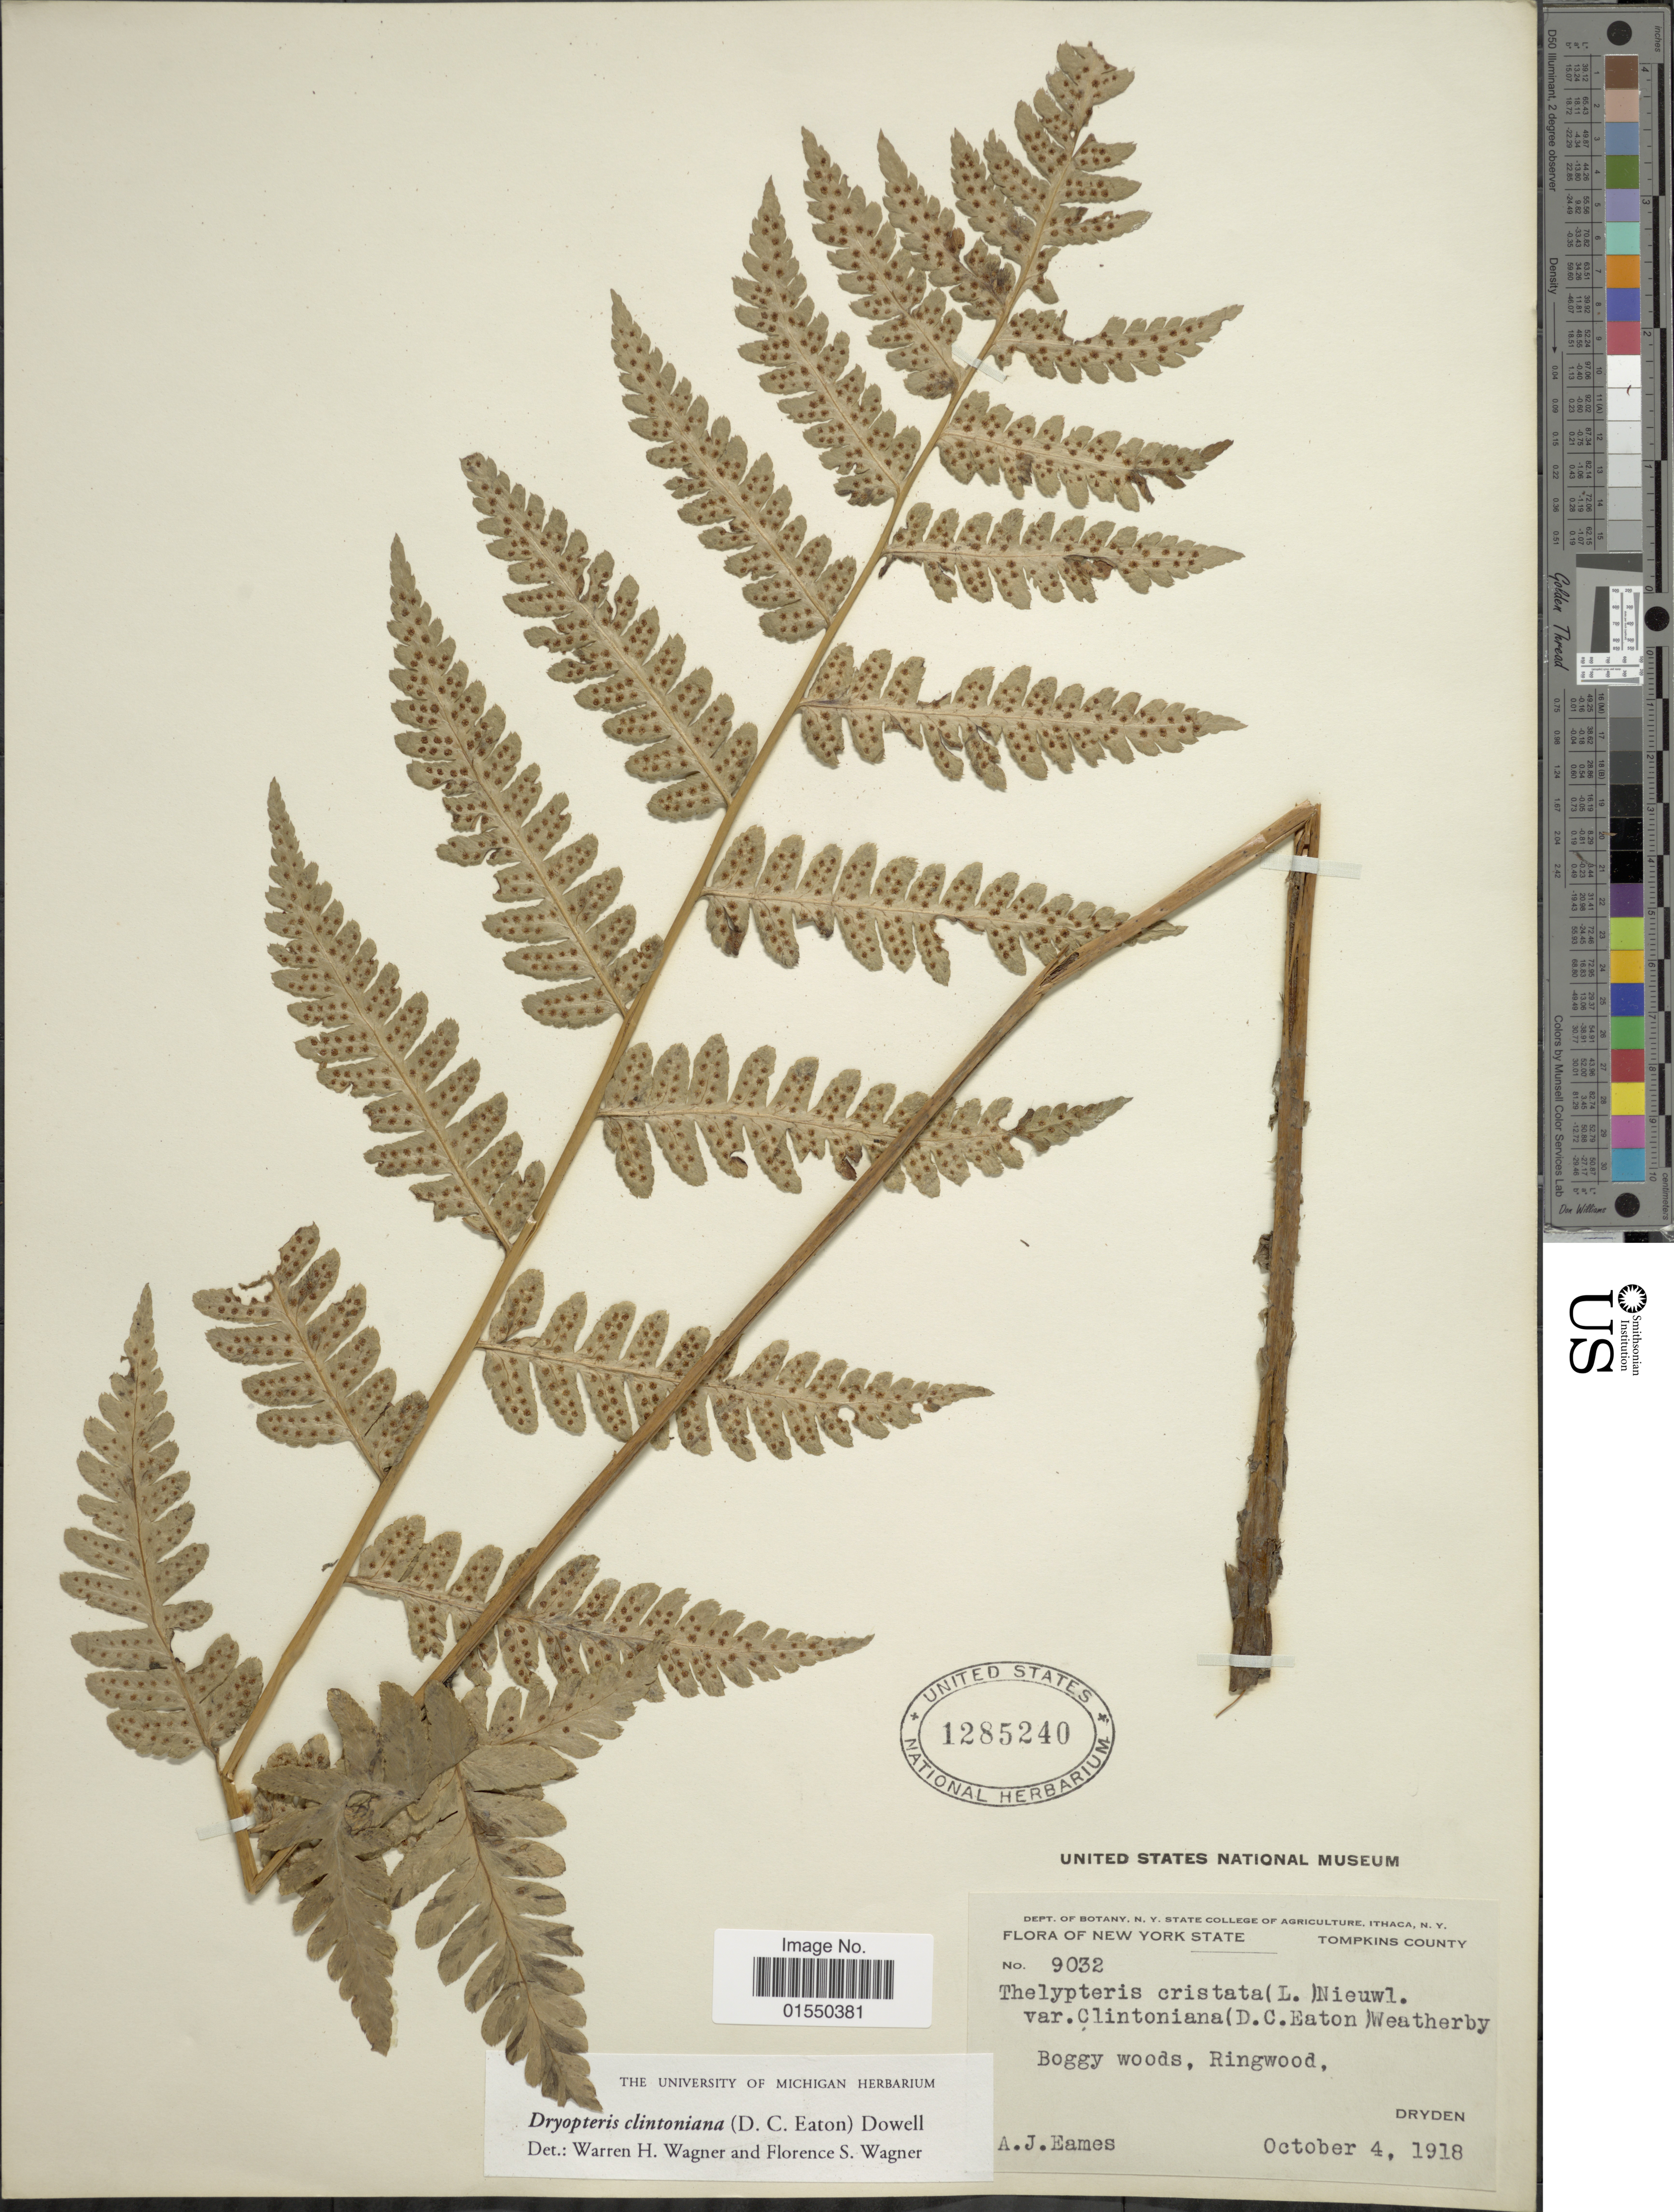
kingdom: Plantae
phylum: Tracheophyta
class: Polypodiopsida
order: Polypodiales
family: Dryopteridaceae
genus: Dryopteris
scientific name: Dryopteris clintoniana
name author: (D.C. Eaton) Dowell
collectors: A. J. Eames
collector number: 9032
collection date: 1918-10-04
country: United States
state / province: New York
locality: New York State, Tompkins County, boggy woods, Ringwood, Dryden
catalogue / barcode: US 1285240